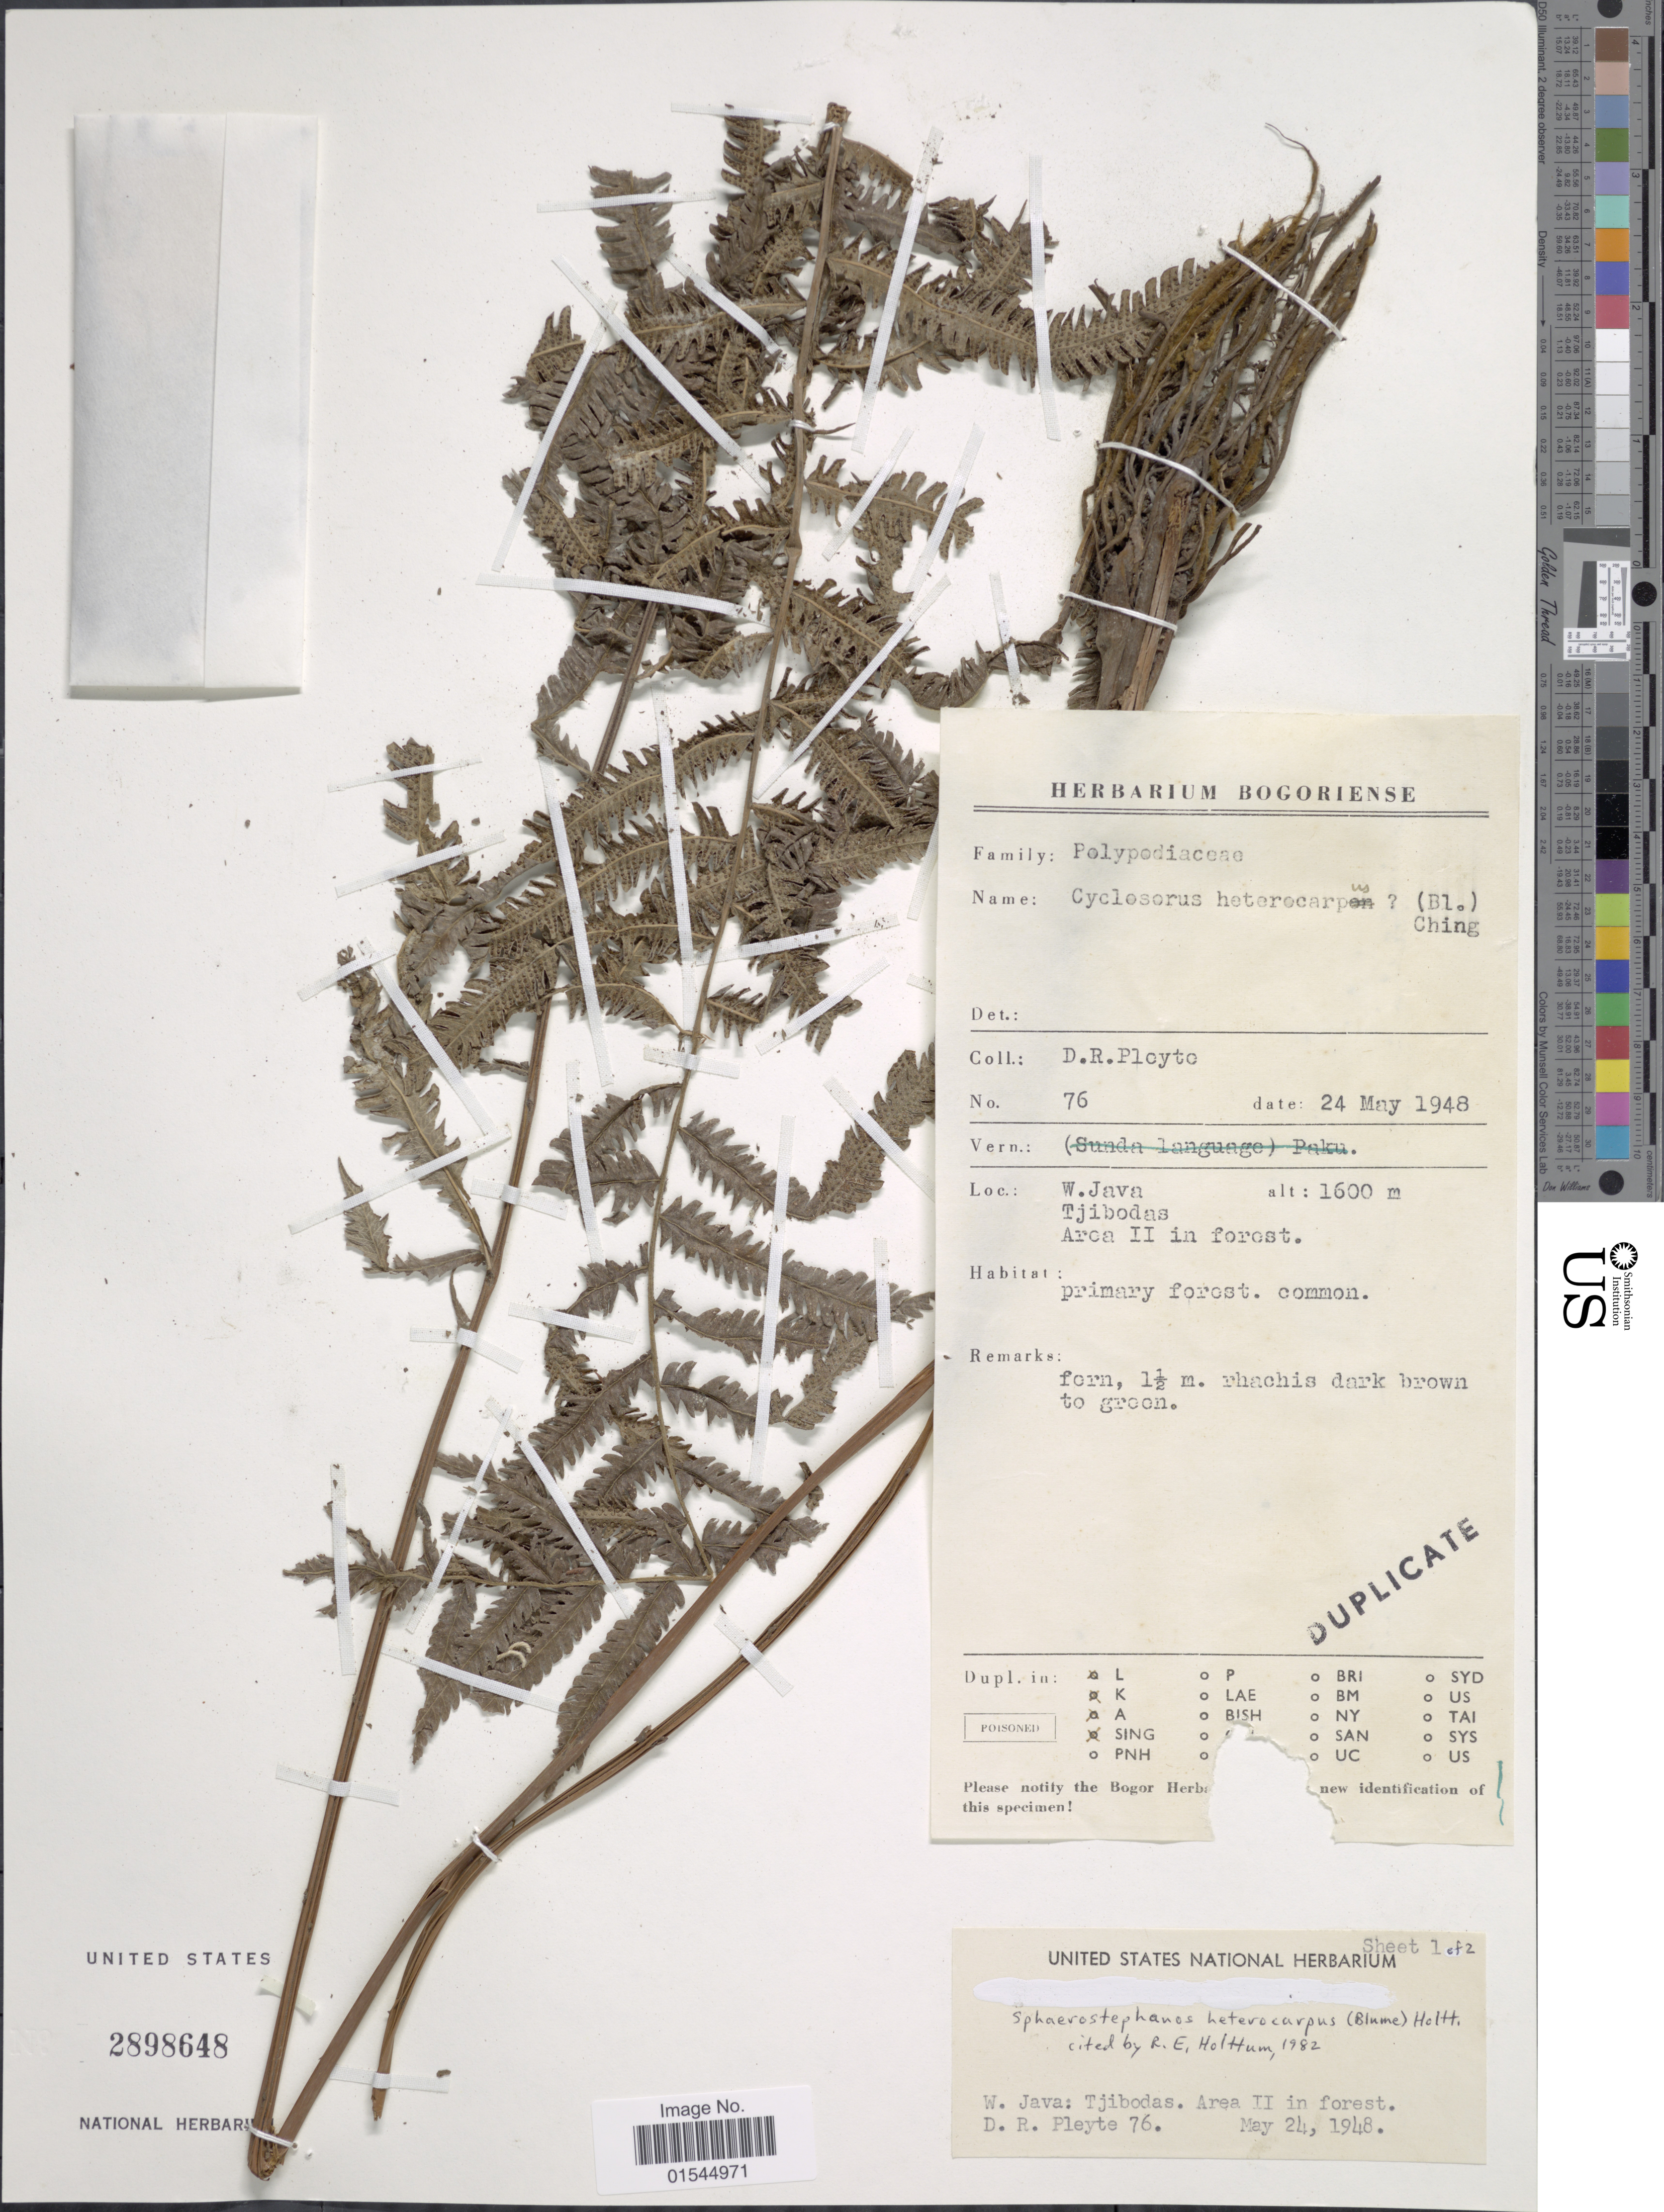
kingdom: Plantae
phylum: Tracheophyta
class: Polypodiopsida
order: Polypodiales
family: Thelypteridaceae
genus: Sphaerostephanos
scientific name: Sphaerostephanos heterocarpus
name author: (Blume) Holttum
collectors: D. Pleyte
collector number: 76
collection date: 1948-05-24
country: Indonesia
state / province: Java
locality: W.Java. Tjibodas. Arca II in forest.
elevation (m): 1600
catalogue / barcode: US 2898648